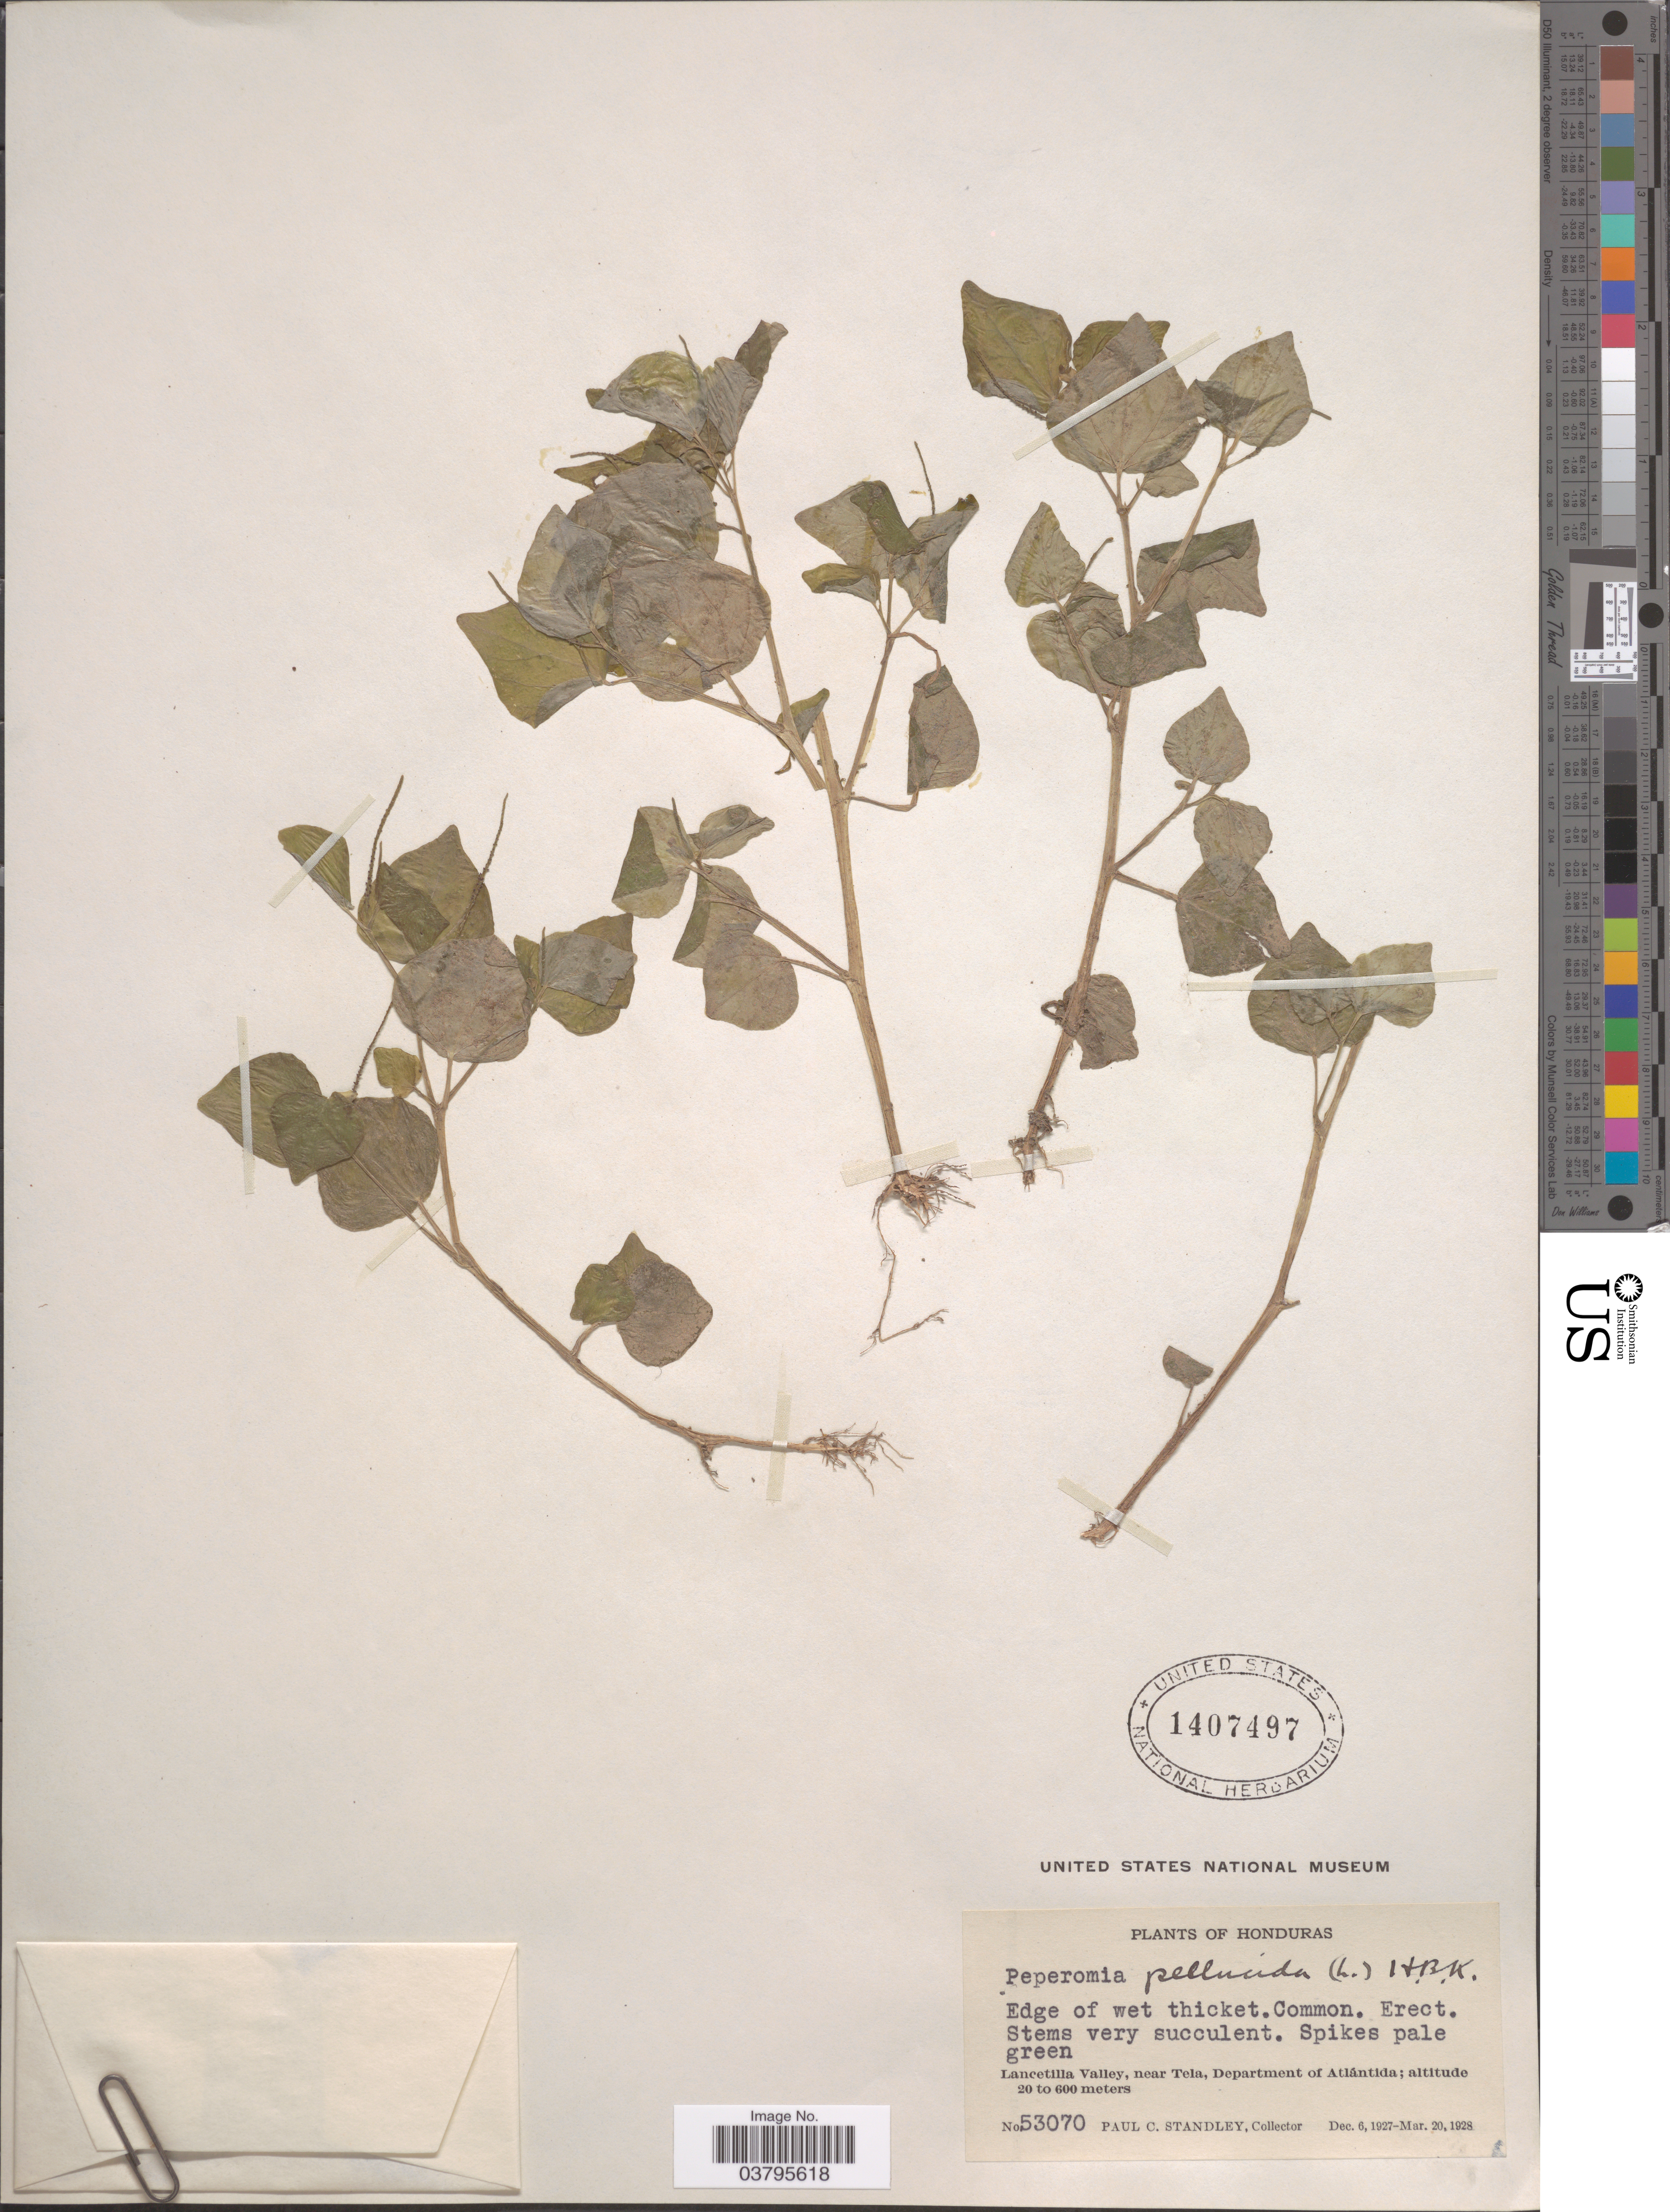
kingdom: Plantae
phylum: Tracheophyta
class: Magnoliopsida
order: Piperales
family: Piperaceae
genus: Peperomia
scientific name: Peperomia pellucida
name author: (L.) Kunth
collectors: P. C. Standley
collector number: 53070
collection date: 1927-12-06/1928-03-20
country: Honduras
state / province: Atlantida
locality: Lancetilla Valley, near Tela, Department of Atlántida.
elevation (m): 20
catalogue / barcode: US 1407497